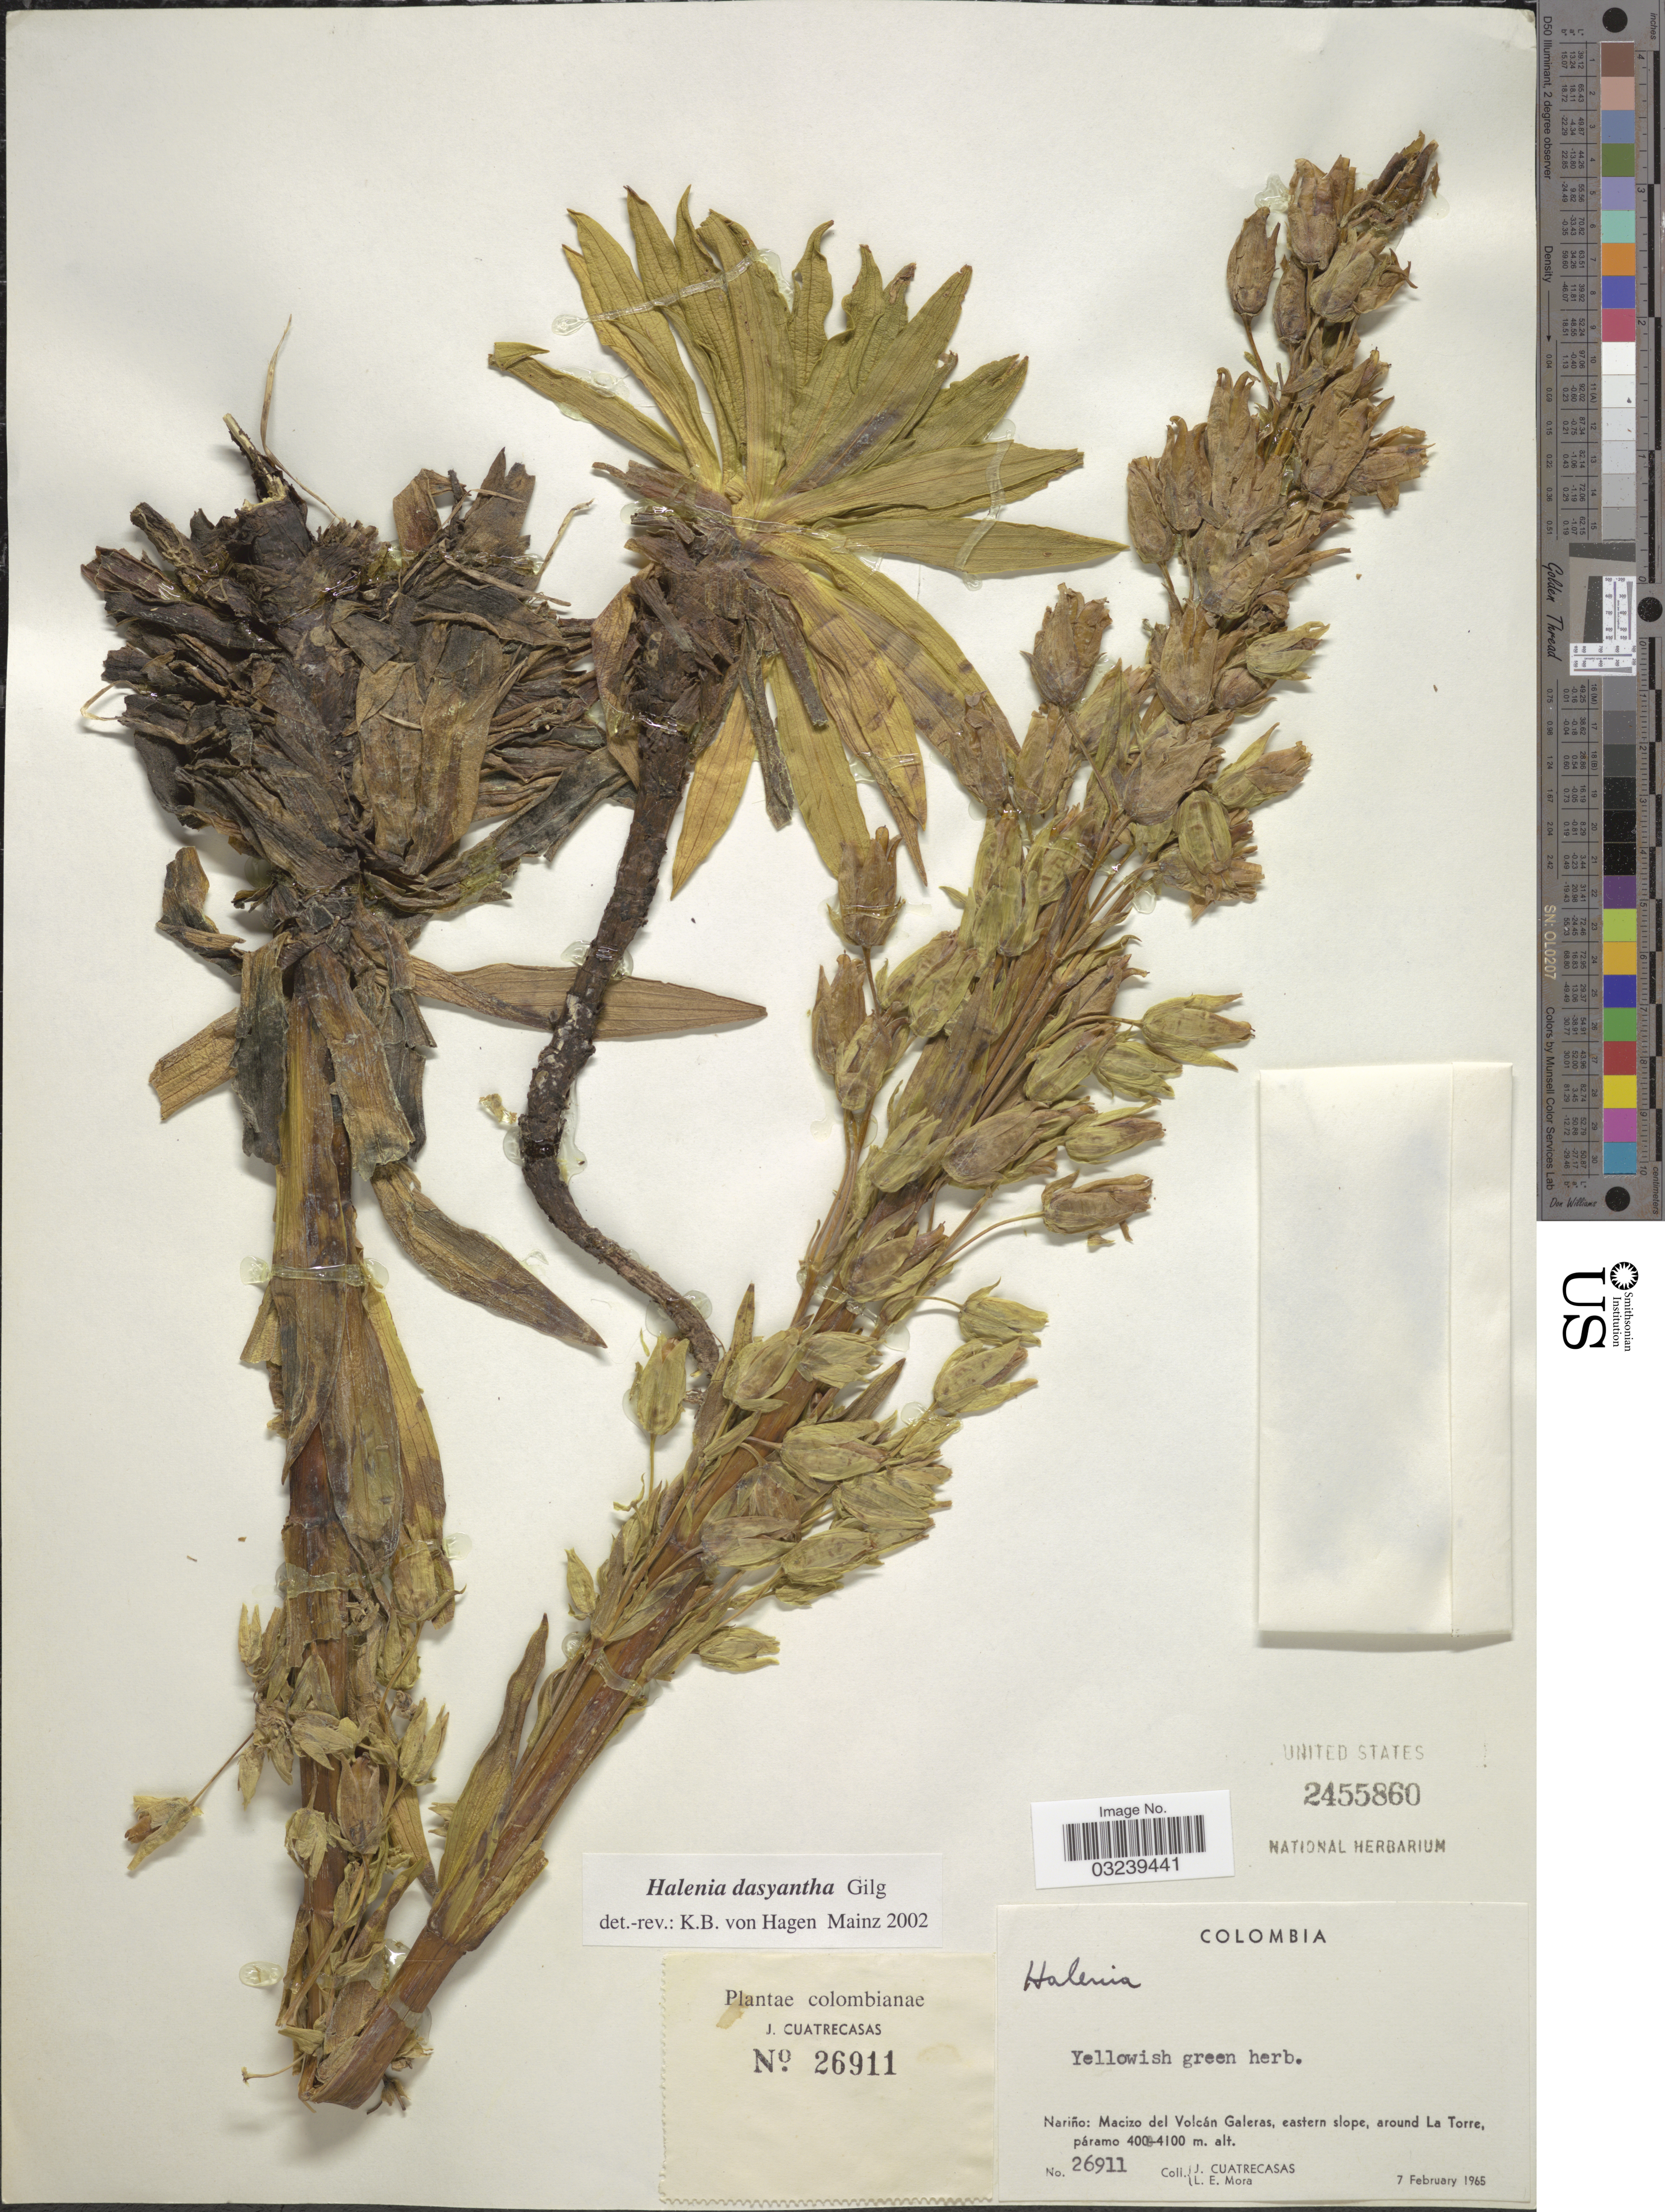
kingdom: Plantae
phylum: Tracheophyta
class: Magnoliopsida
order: Gentianales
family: Gentianaceae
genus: Halenia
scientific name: Halenia dasyantha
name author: Gilg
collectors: J. Cuatrecasas & L. Mora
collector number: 26911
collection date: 1965-02-07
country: Colombia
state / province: Nariño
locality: Macizo del Volcán Galeras, eastern slope, around La Torre.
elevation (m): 4000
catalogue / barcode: US 2455860